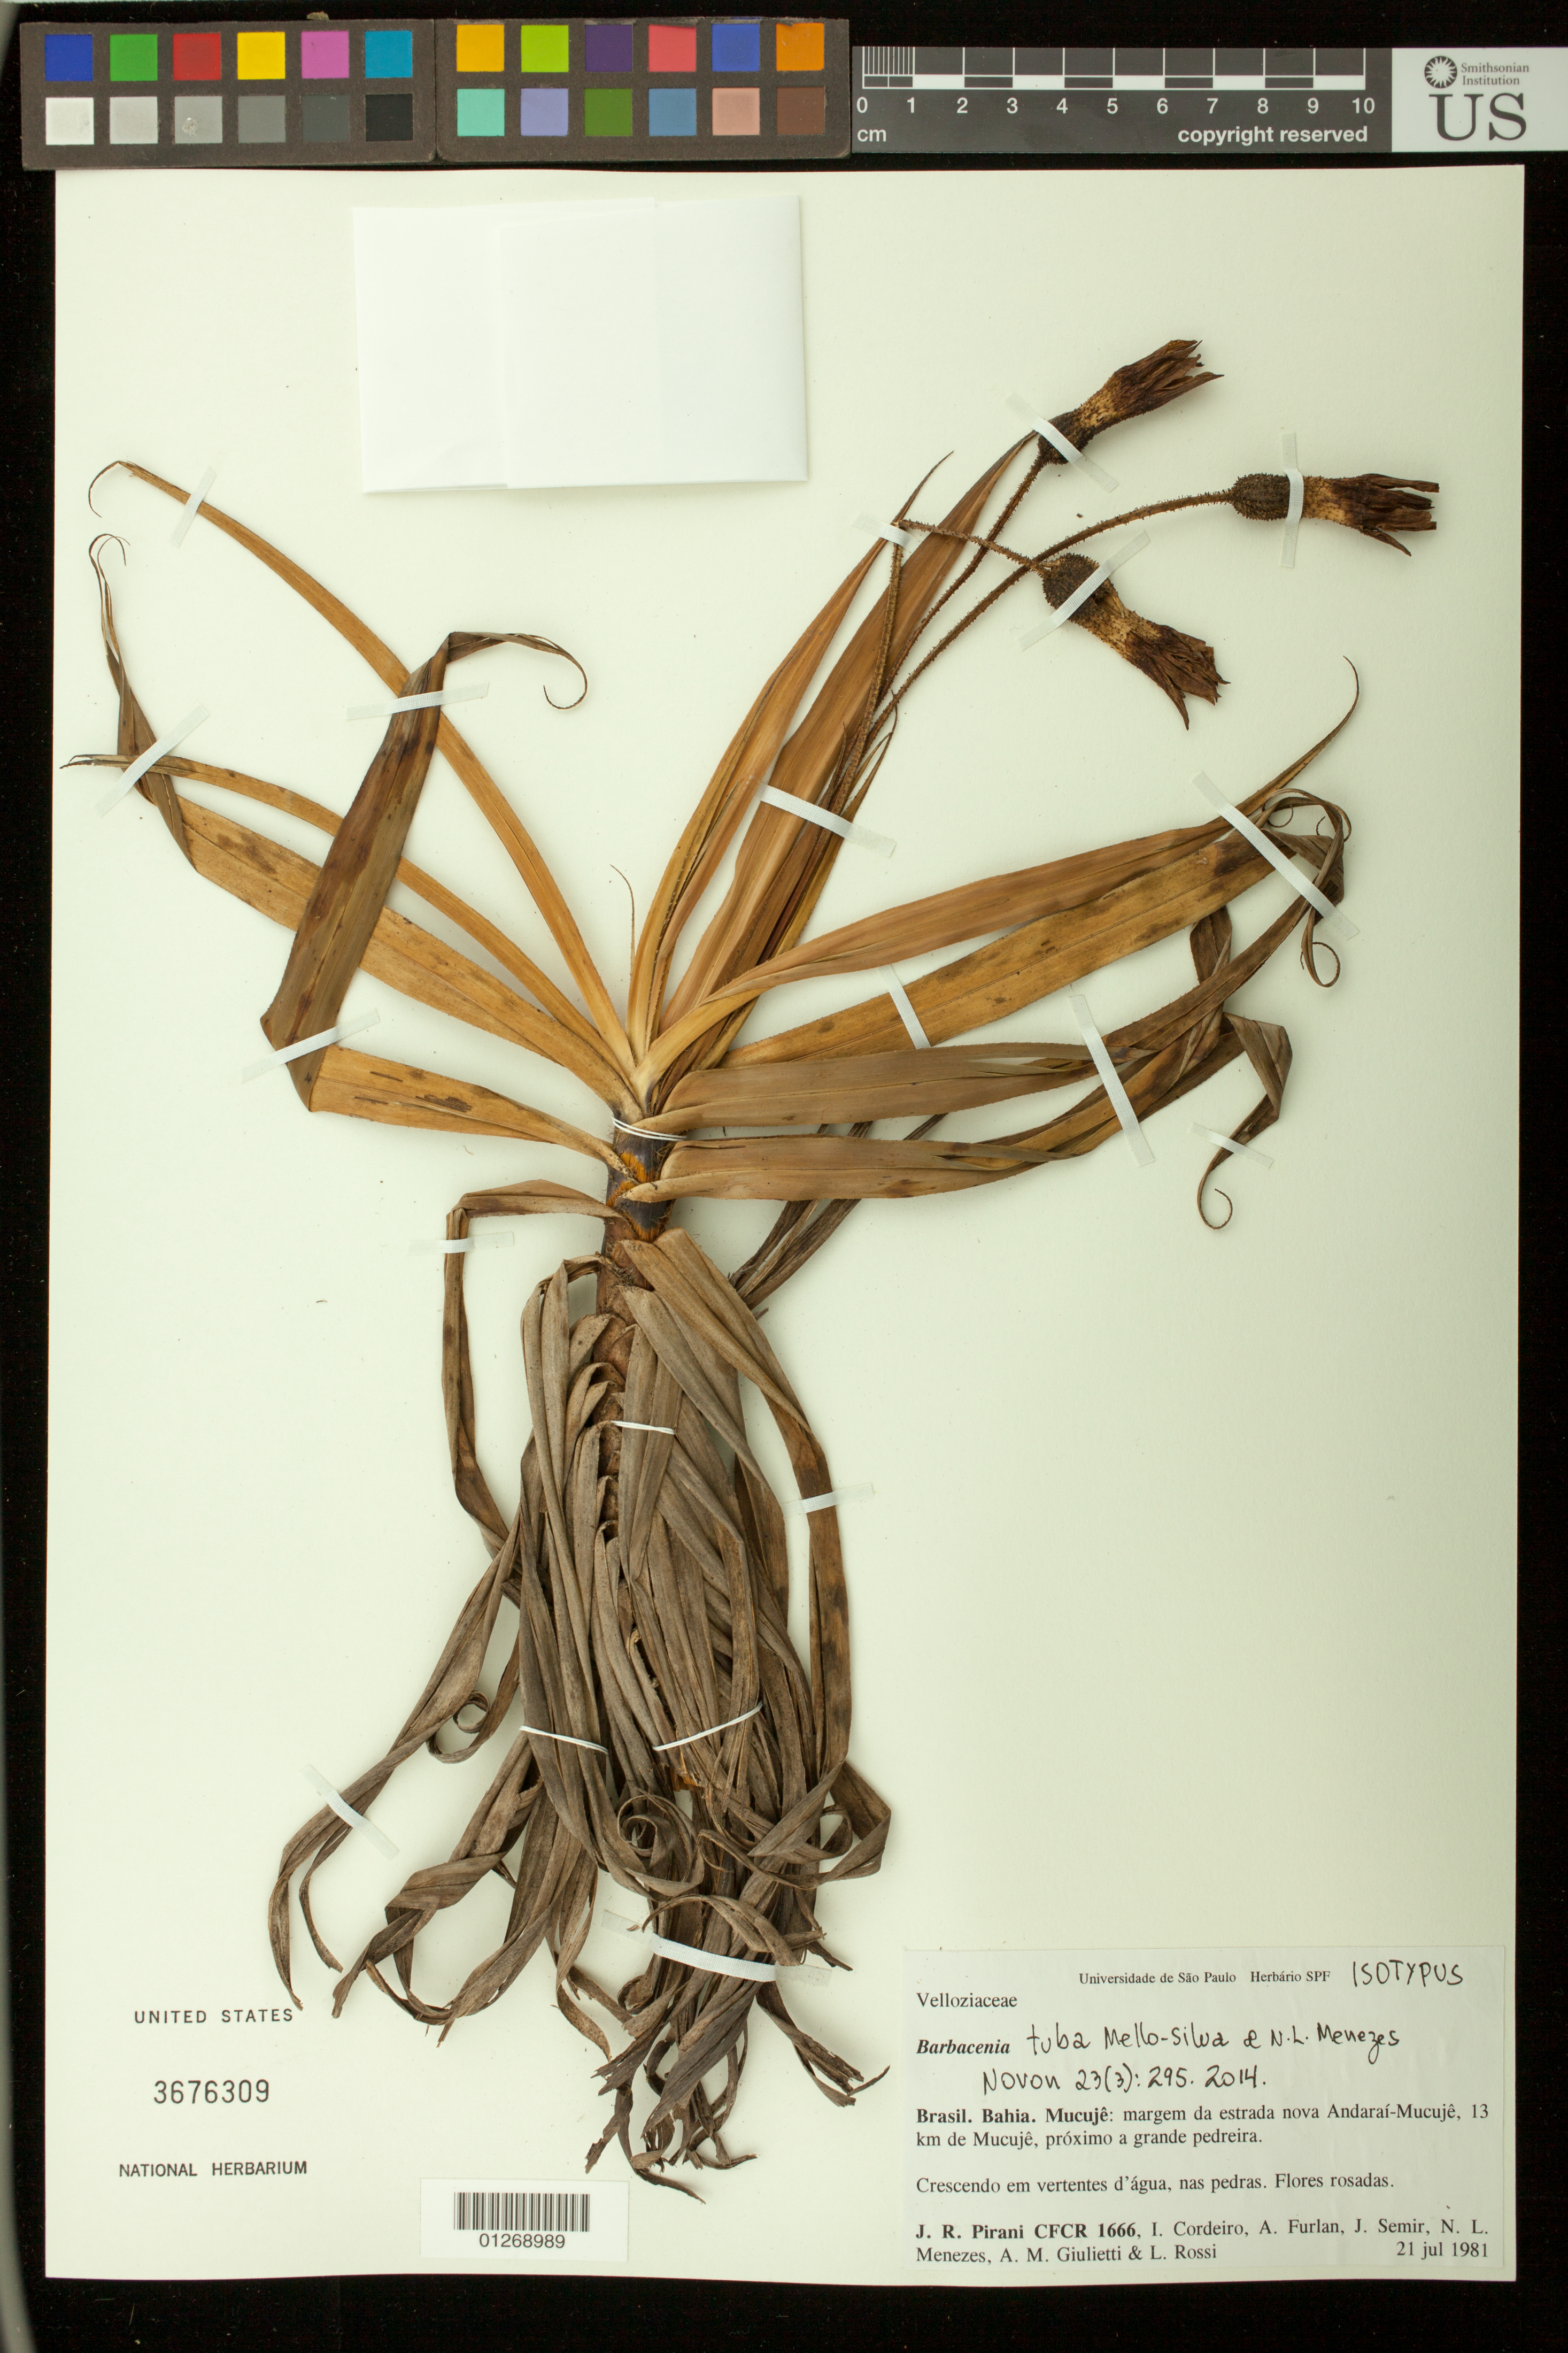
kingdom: Plantae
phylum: Tracheophyta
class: Liliopsida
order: Pandanales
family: Velloziaceae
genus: Barbacenia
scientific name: Barbacenia tuba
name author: Mello-Silva & N.L. Menezes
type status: Isotype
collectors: J. R. Pirani et al.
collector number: CFCR 1666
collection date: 1981-07-21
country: Brazil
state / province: Bahia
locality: Bahia. Mucujê: margem da estrada nova Andaraí - Mucujê, 13 km de Mucujê, próximo a grande pedreira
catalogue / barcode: US 3676309